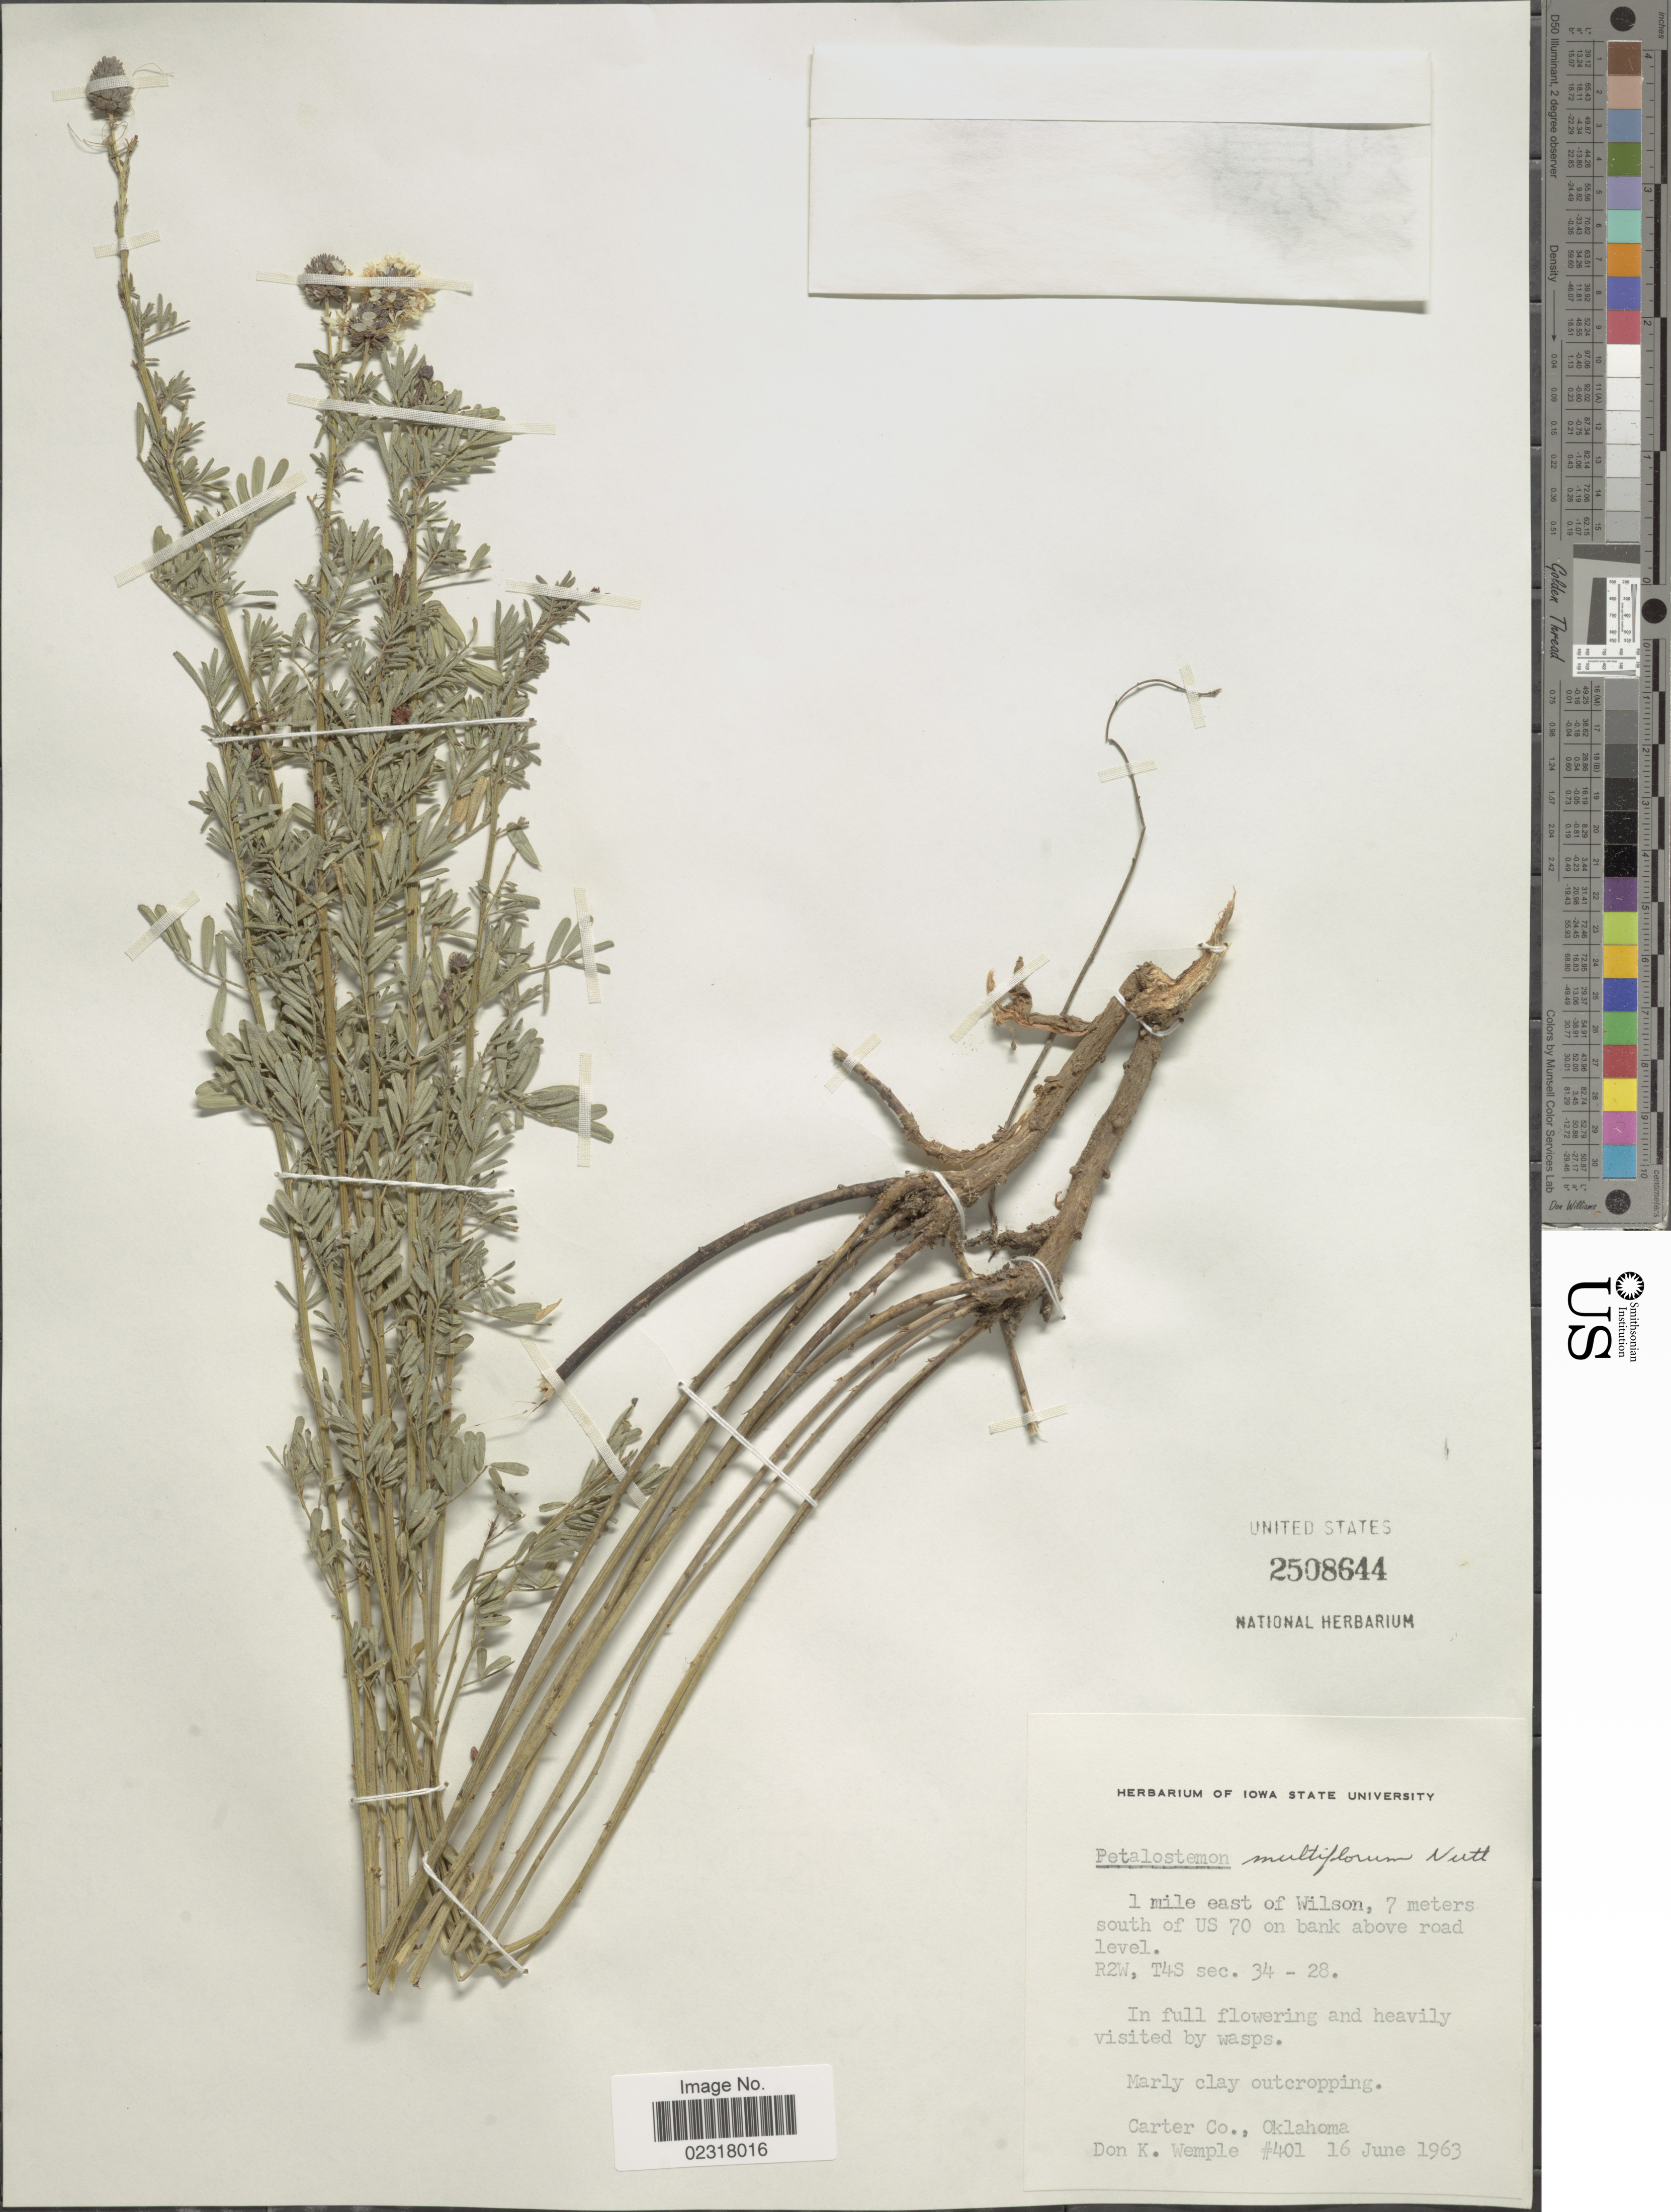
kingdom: Plantae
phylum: Tracheophyta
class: Magnoliopsida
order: Fabales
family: Fabaceae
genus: Dalea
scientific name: Dalea multiflora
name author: (Nutt.) Shinners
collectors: D. Wemple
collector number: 401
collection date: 1963-06-16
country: United States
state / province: Oklahoma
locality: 1 mile east of Wilson, 7 meters south of US 70 on bank above road level, R2W, T4S sec. 34-28, Carter Co.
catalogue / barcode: US 2508644